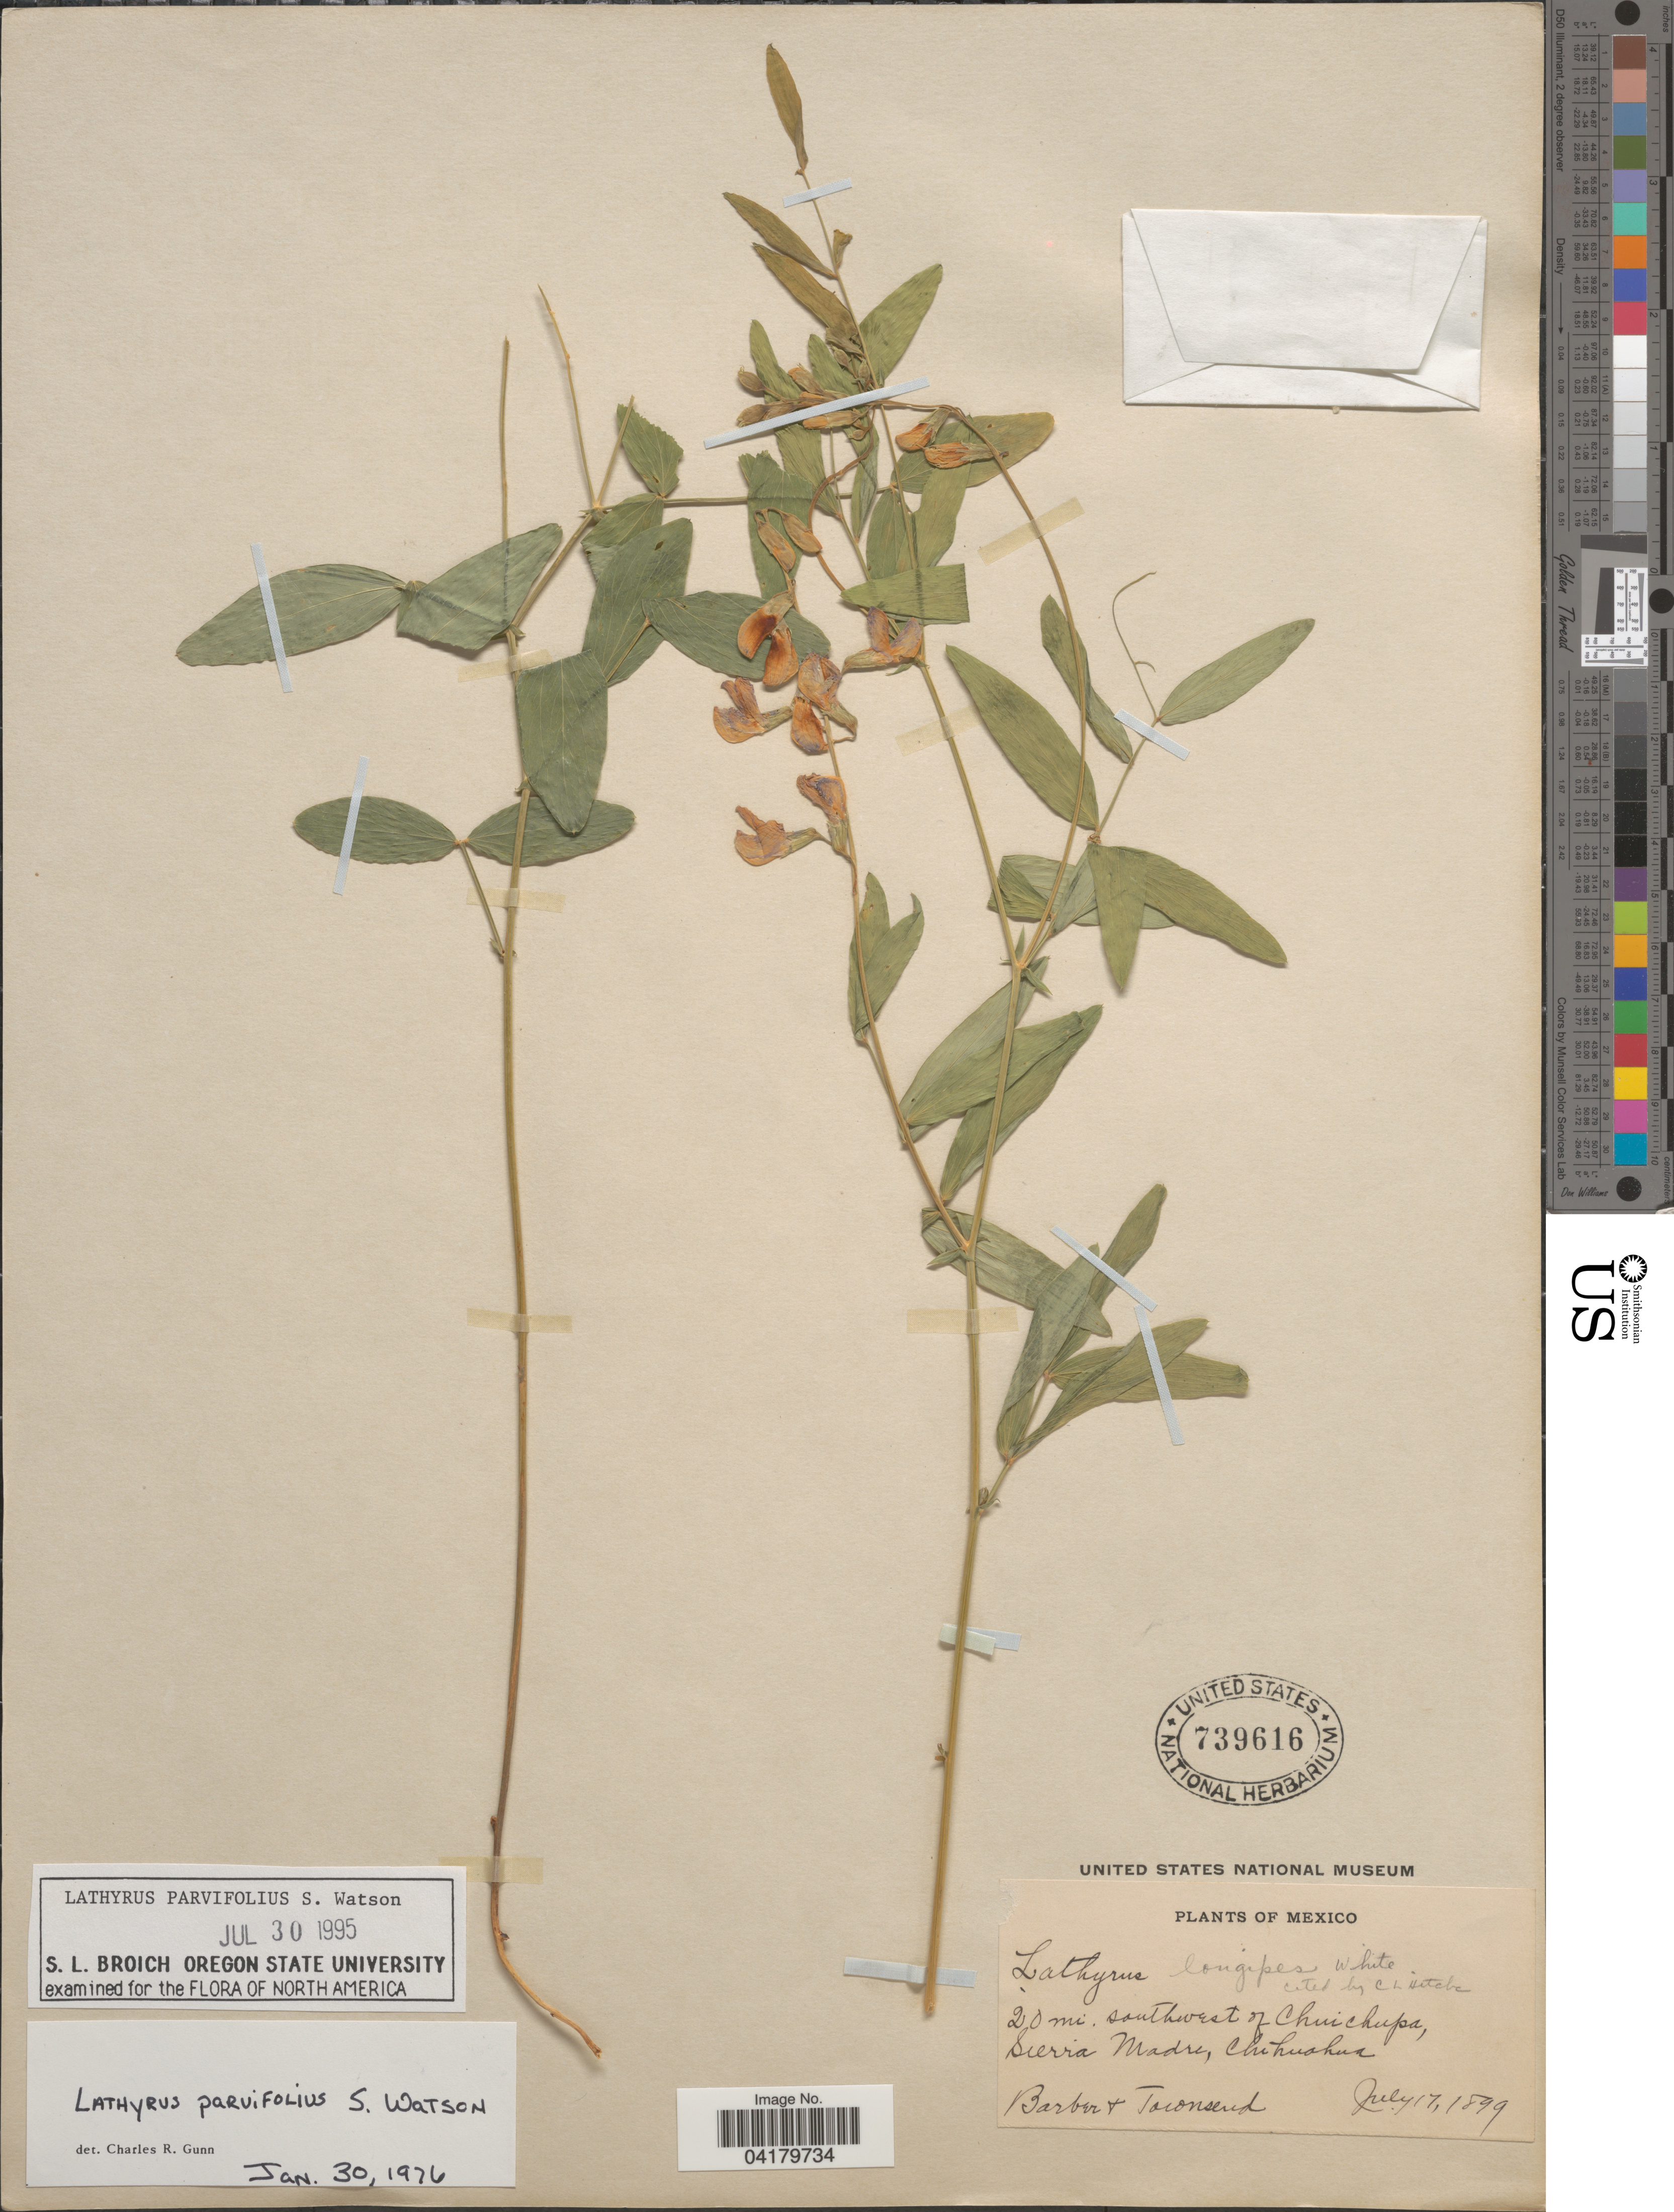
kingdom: Plantae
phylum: Tracheophyta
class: Magnoliopsida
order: Fabales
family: Fabaceae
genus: Lathyrus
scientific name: Lathyrus parvifolius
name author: S. Watson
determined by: Broich, Steven L.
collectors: -. Barber & Townsend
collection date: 1899-07-17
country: Mexico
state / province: Chihuahua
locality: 20 mi. southwest of Chuichupa [interpreted], Sierra Madre.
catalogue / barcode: US 739616